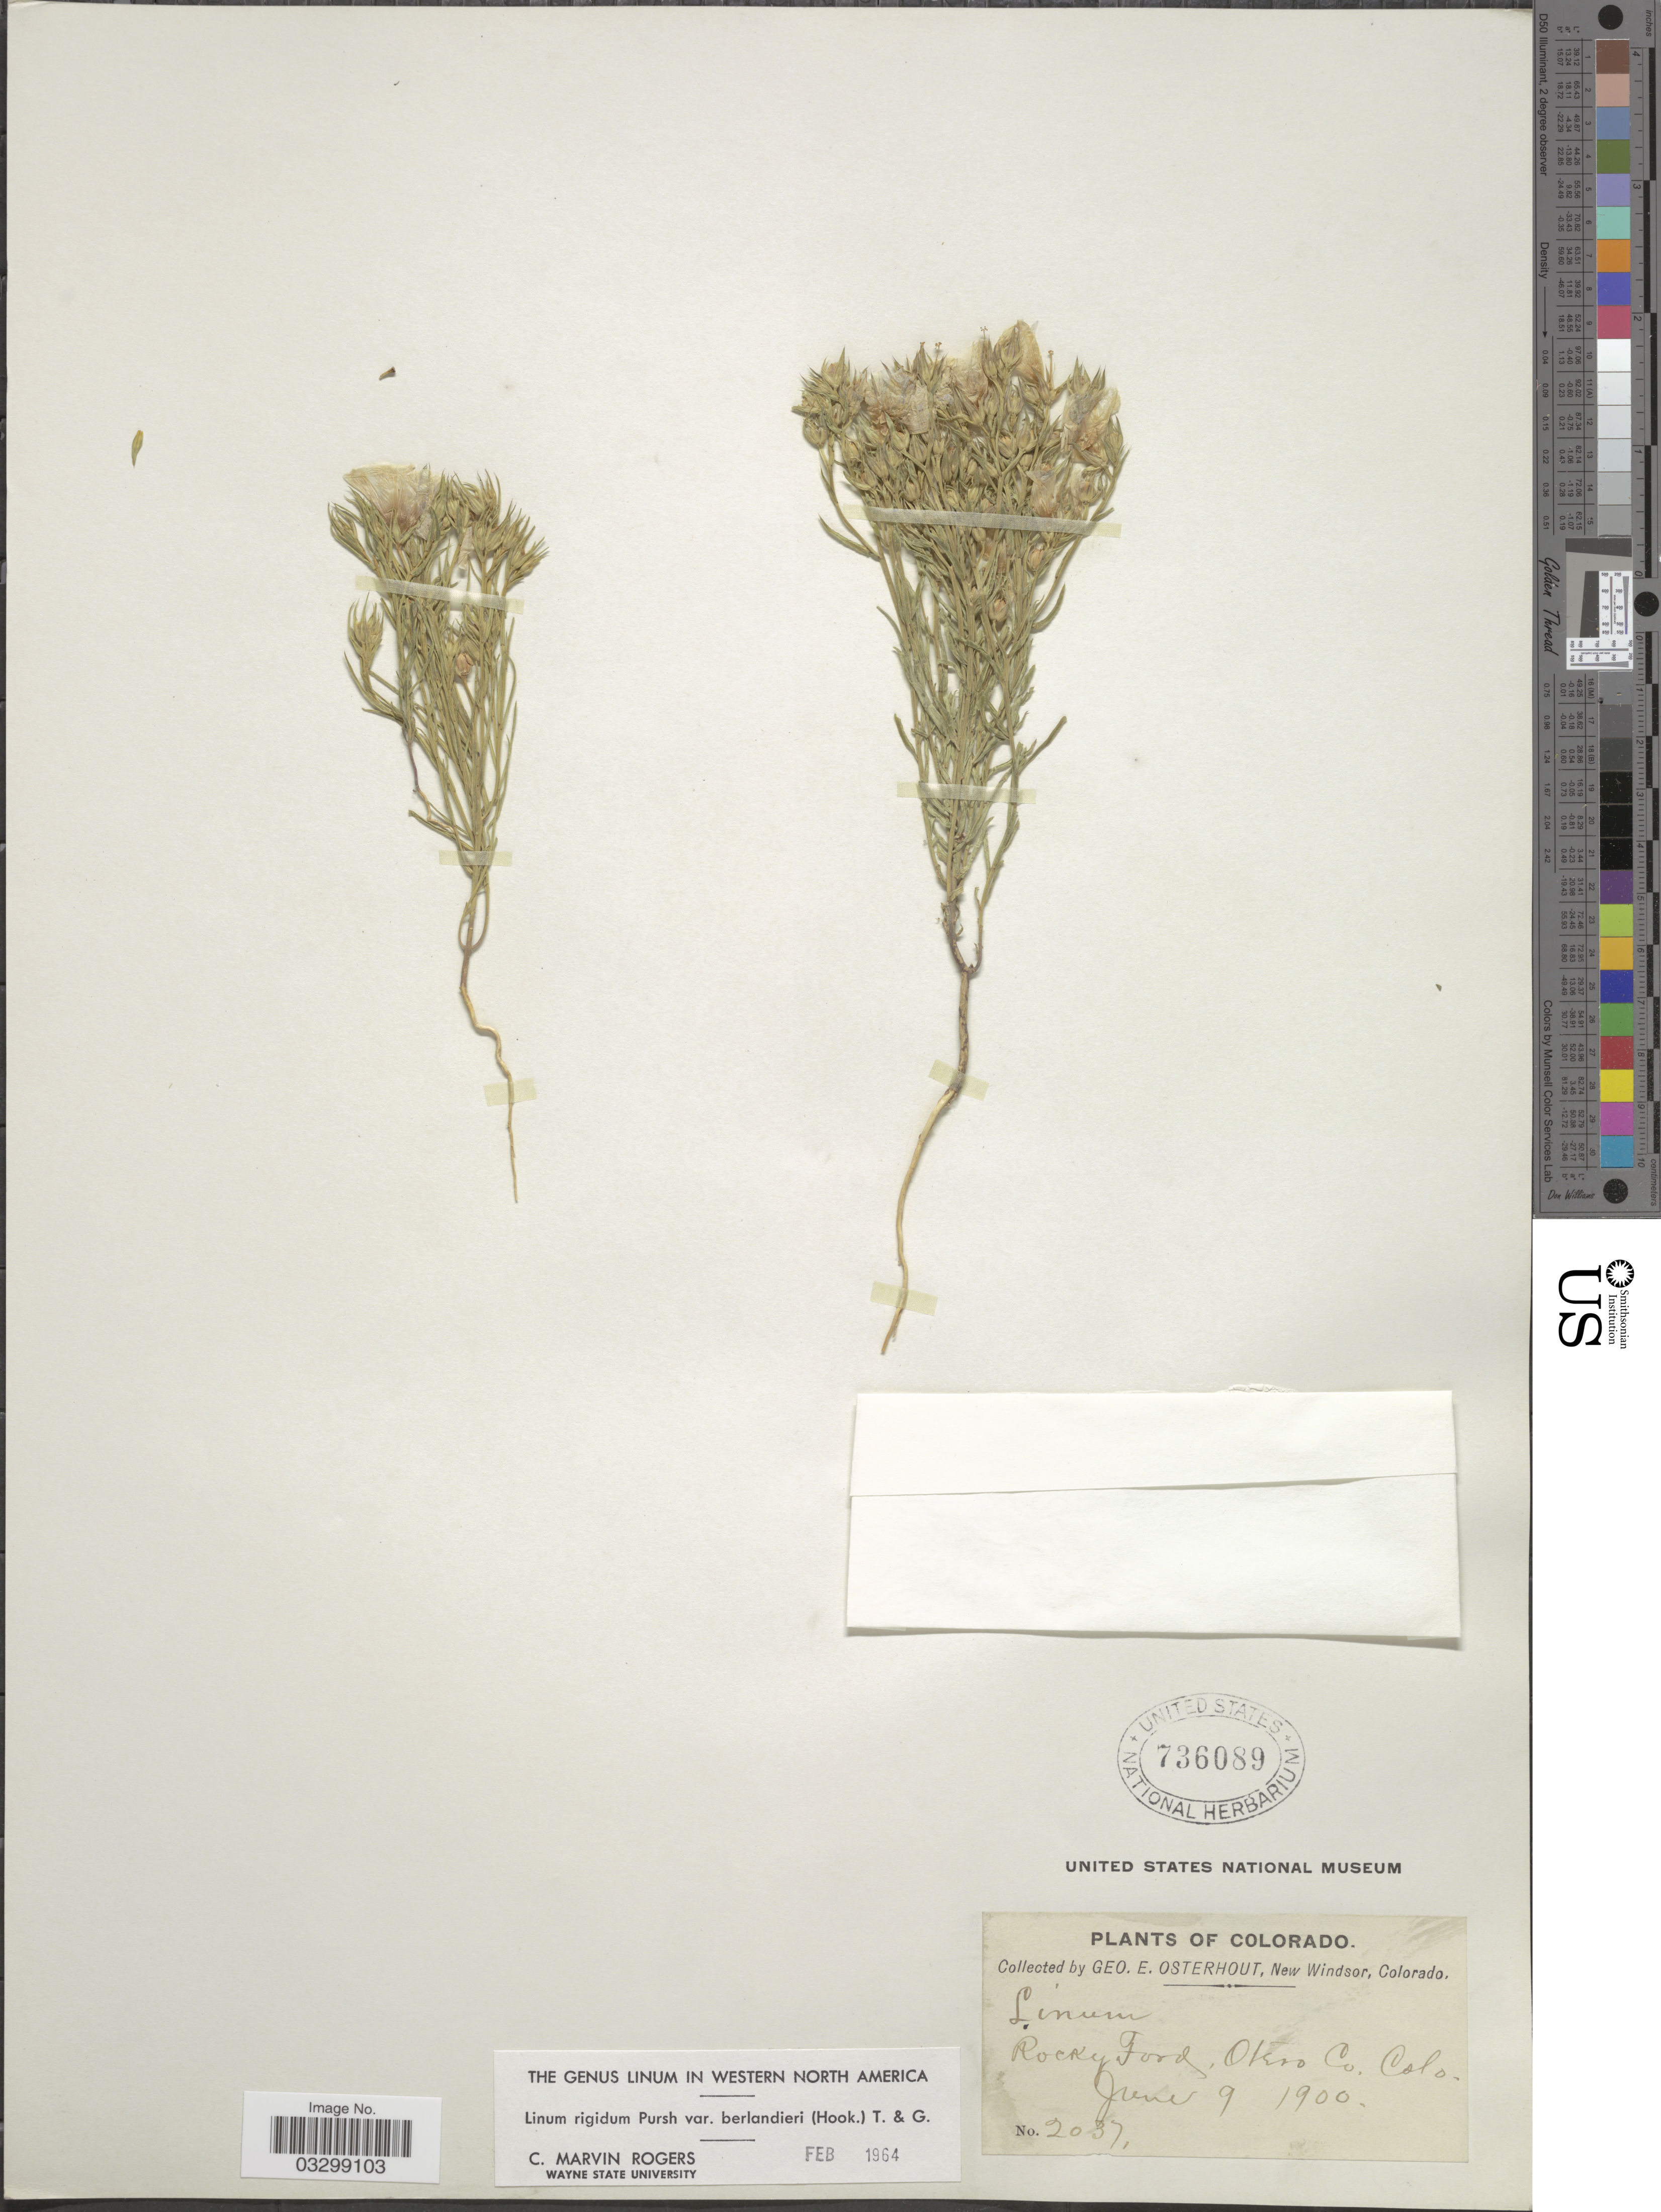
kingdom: Plantae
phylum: Tracheophyta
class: Magnoliopsida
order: Malpighiales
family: Linaceae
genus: Linum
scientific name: Linum rigidum var. berlandieri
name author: Pursh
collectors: G. Osterhout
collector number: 2037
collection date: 1900-06-09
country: United States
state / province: Colorado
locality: Rocky Ford, Otero Co.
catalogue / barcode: US 736089